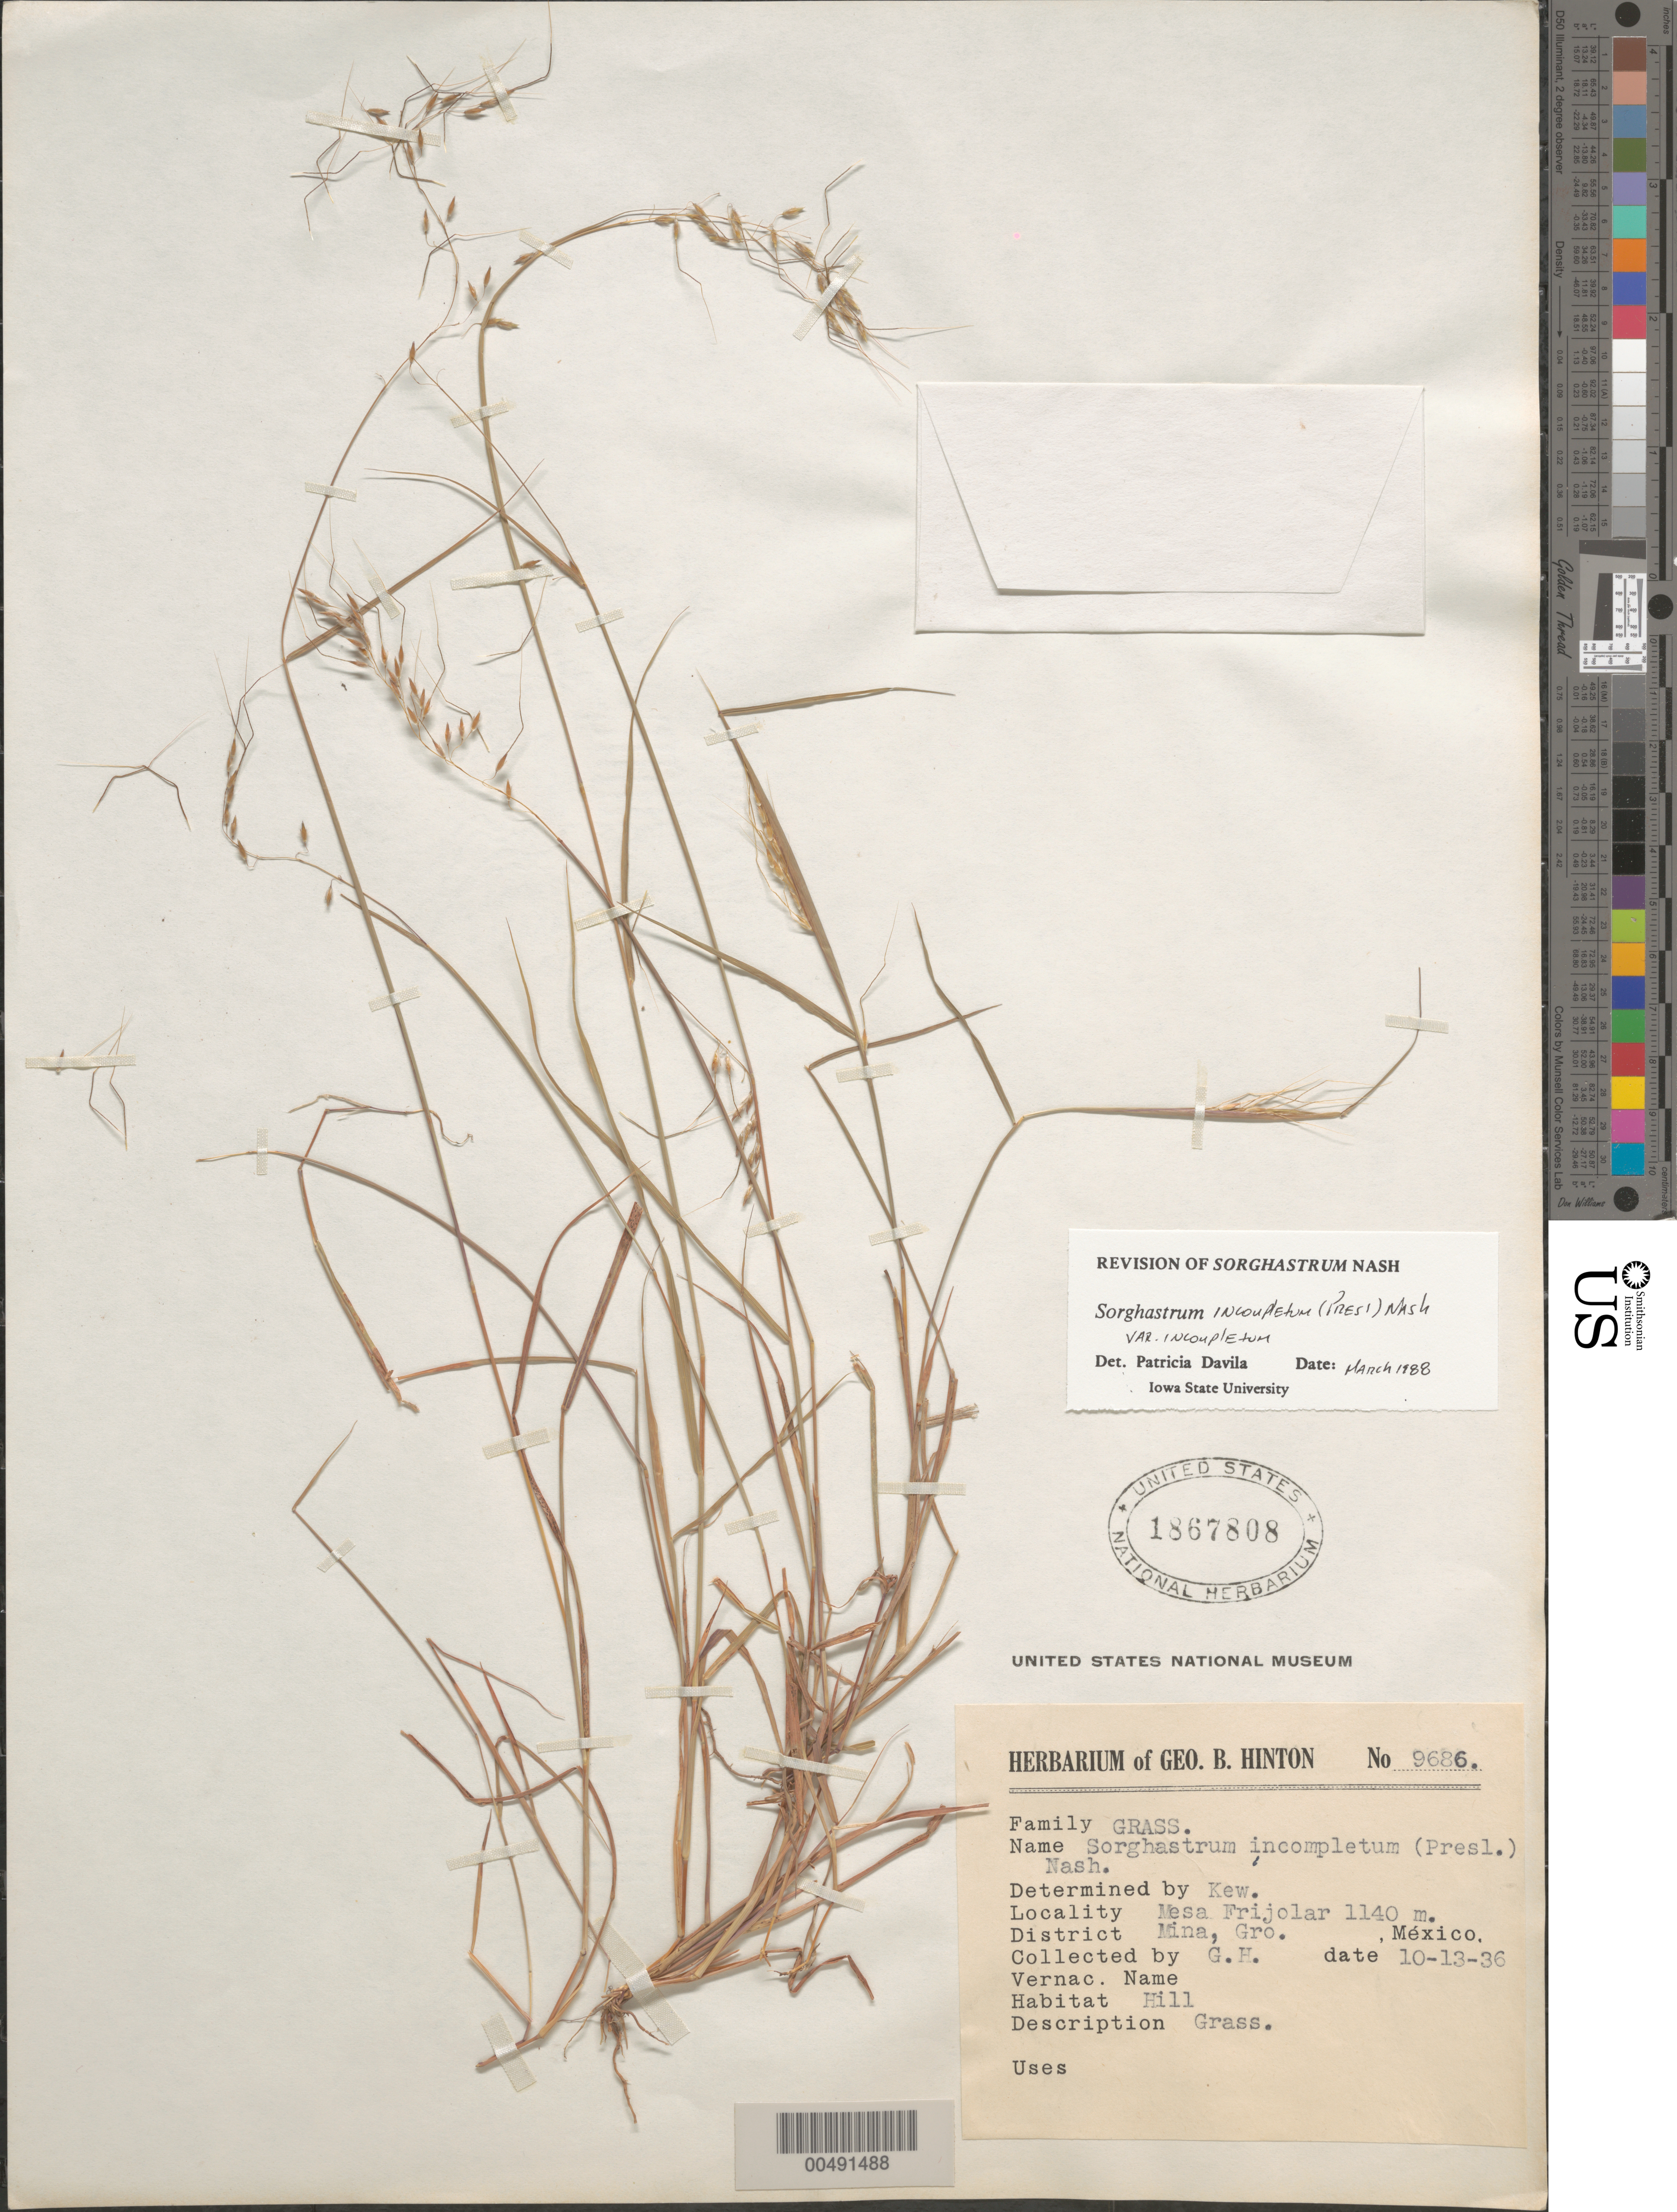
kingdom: Plantae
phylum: Tracheophyta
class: Liliopsida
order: Poales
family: Poaceae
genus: Sorghastrum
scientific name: Sorghastrum incompletum var. incompletum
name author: (J. Presl) Nash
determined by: Dávila, P. D.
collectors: G. B. Hinton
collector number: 9686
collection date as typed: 13 Oct 1936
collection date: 1936-10-13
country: Mexico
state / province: Guerrero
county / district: Mina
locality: Mesa Frijolar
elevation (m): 1140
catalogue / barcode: US 1867808